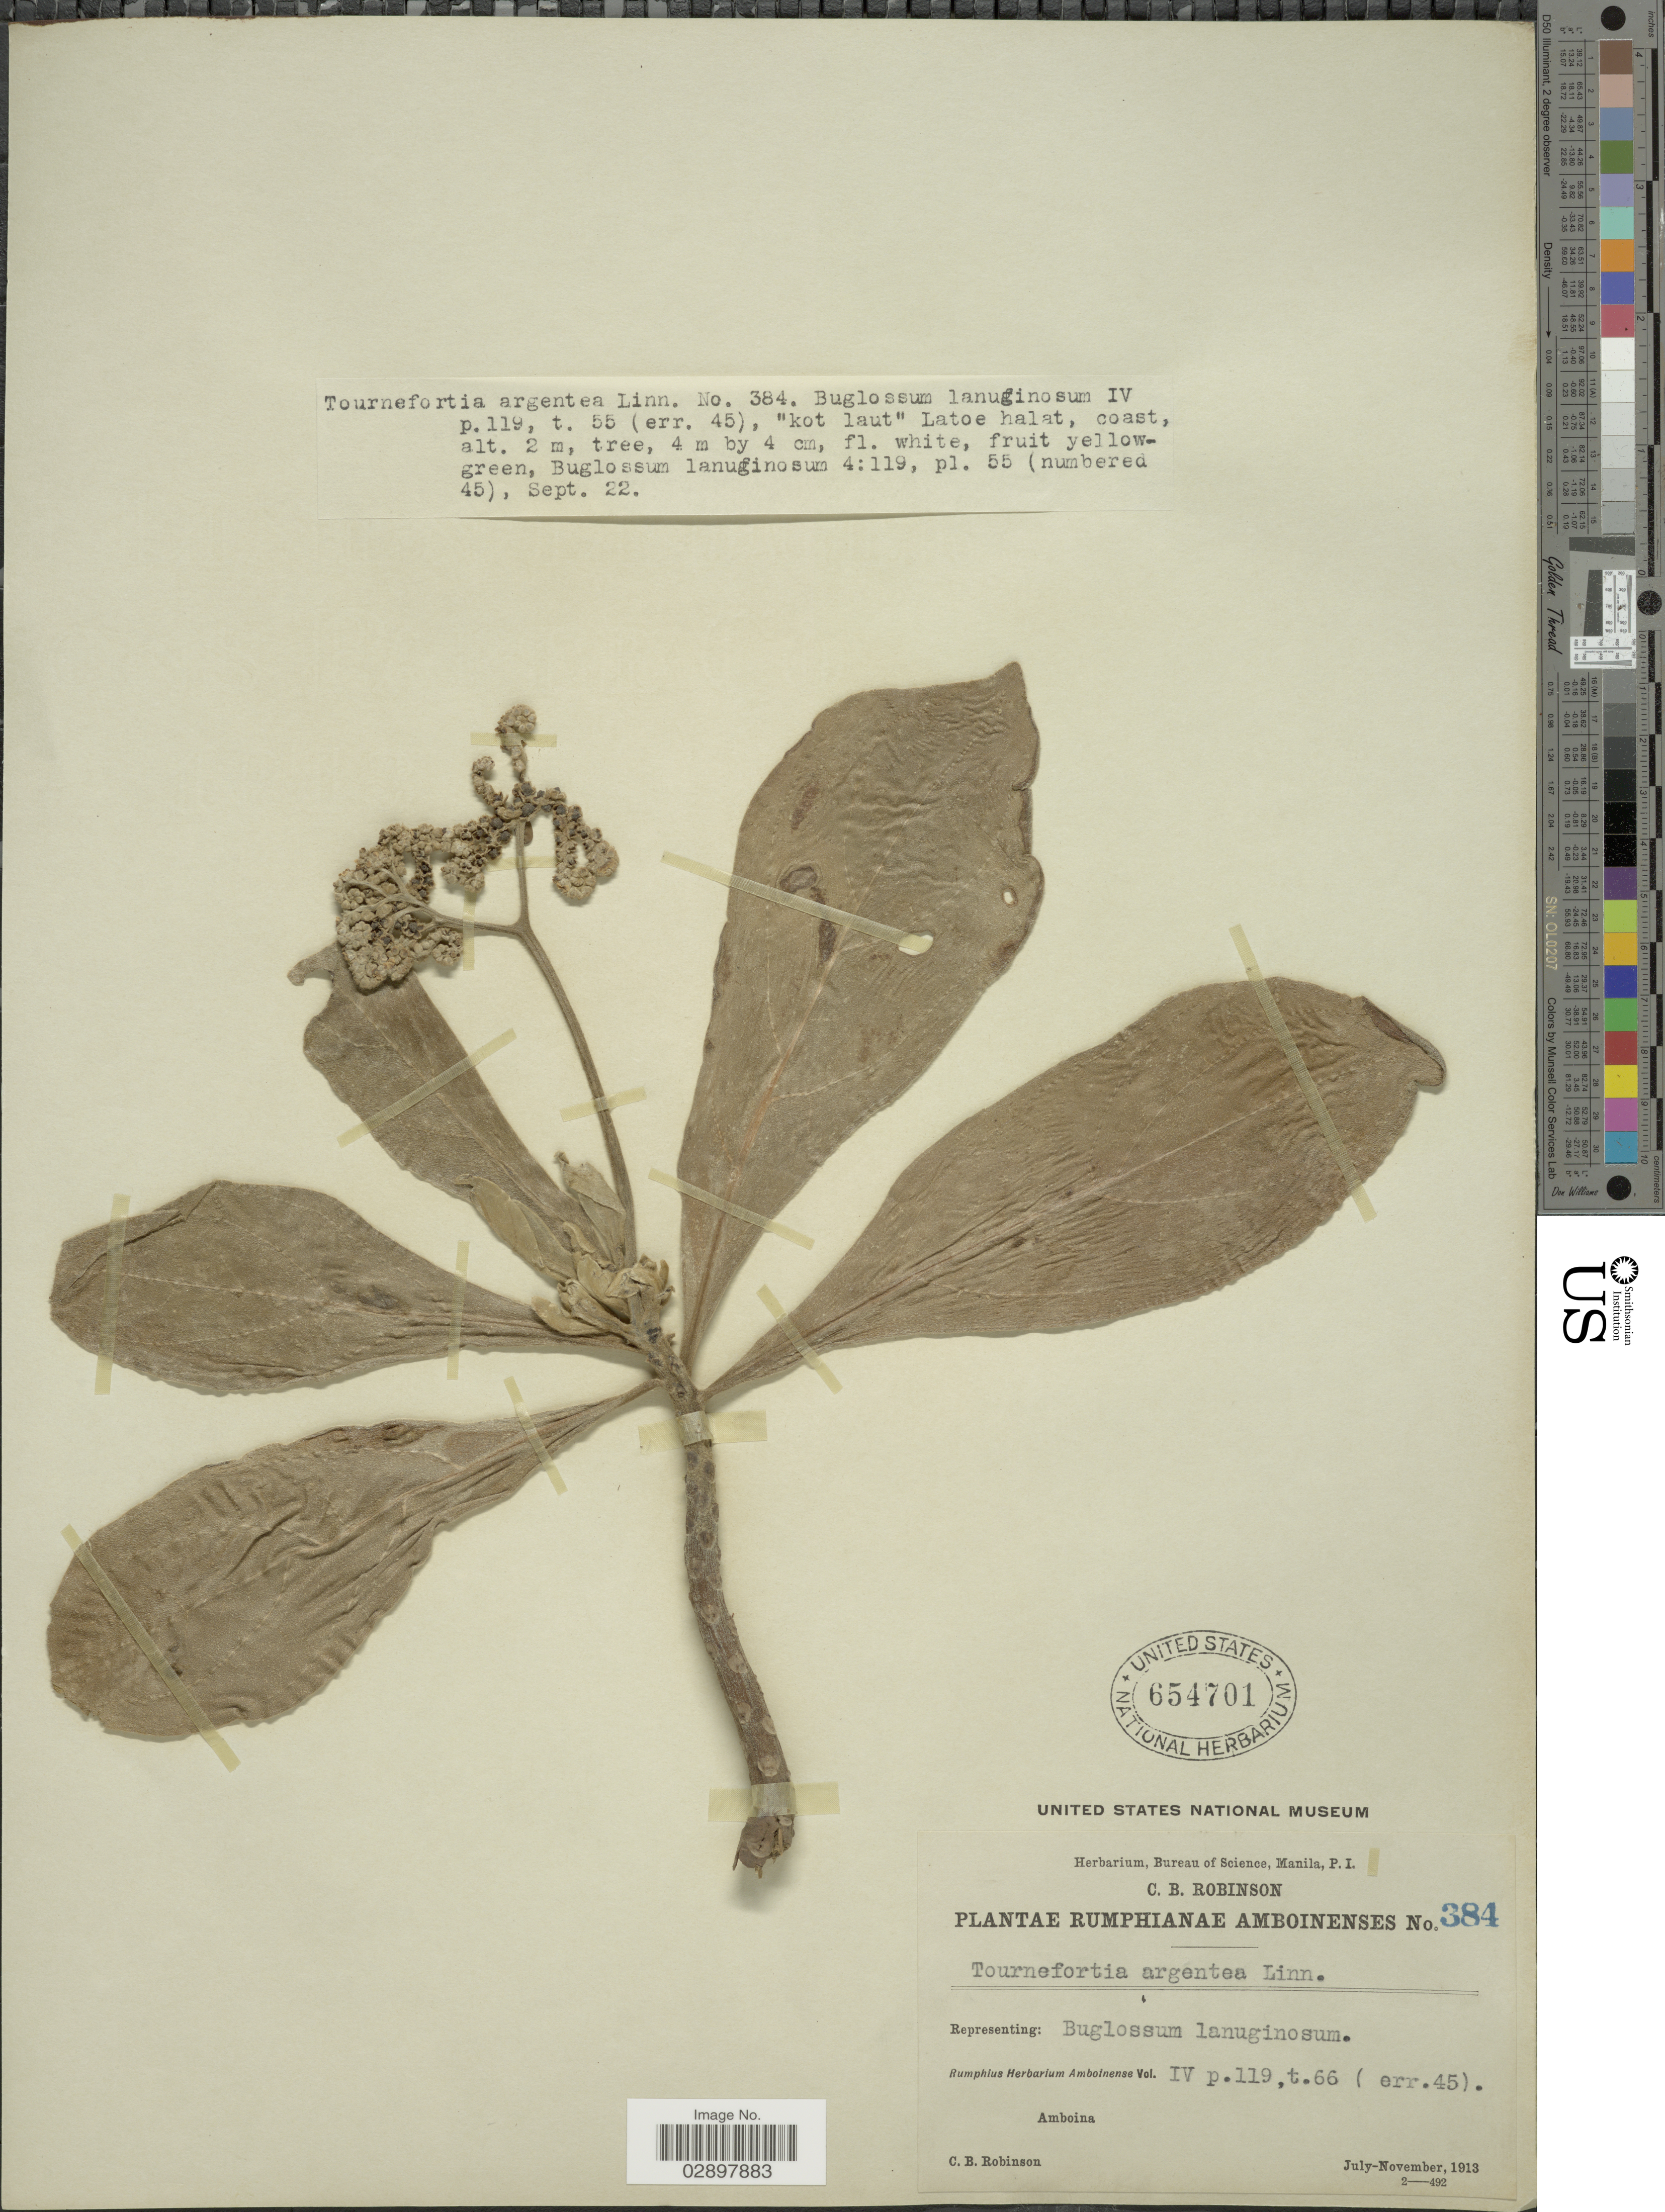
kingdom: Plantae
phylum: Tracheophyta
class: Magnoliopsida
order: Boraginales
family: Heliotropiaceae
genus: Heliotropium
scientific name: Heliotropium arboreum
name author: (Blanco) Mabberley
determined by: Wagner, W. L., (BOT), Smithsonian Institution - National Museum of Natural History (UNITED STATES)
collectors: C. Robinson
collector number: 384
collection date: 1913-07/1913-11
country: Indonesia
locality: Amboina.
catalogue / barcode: US 654701